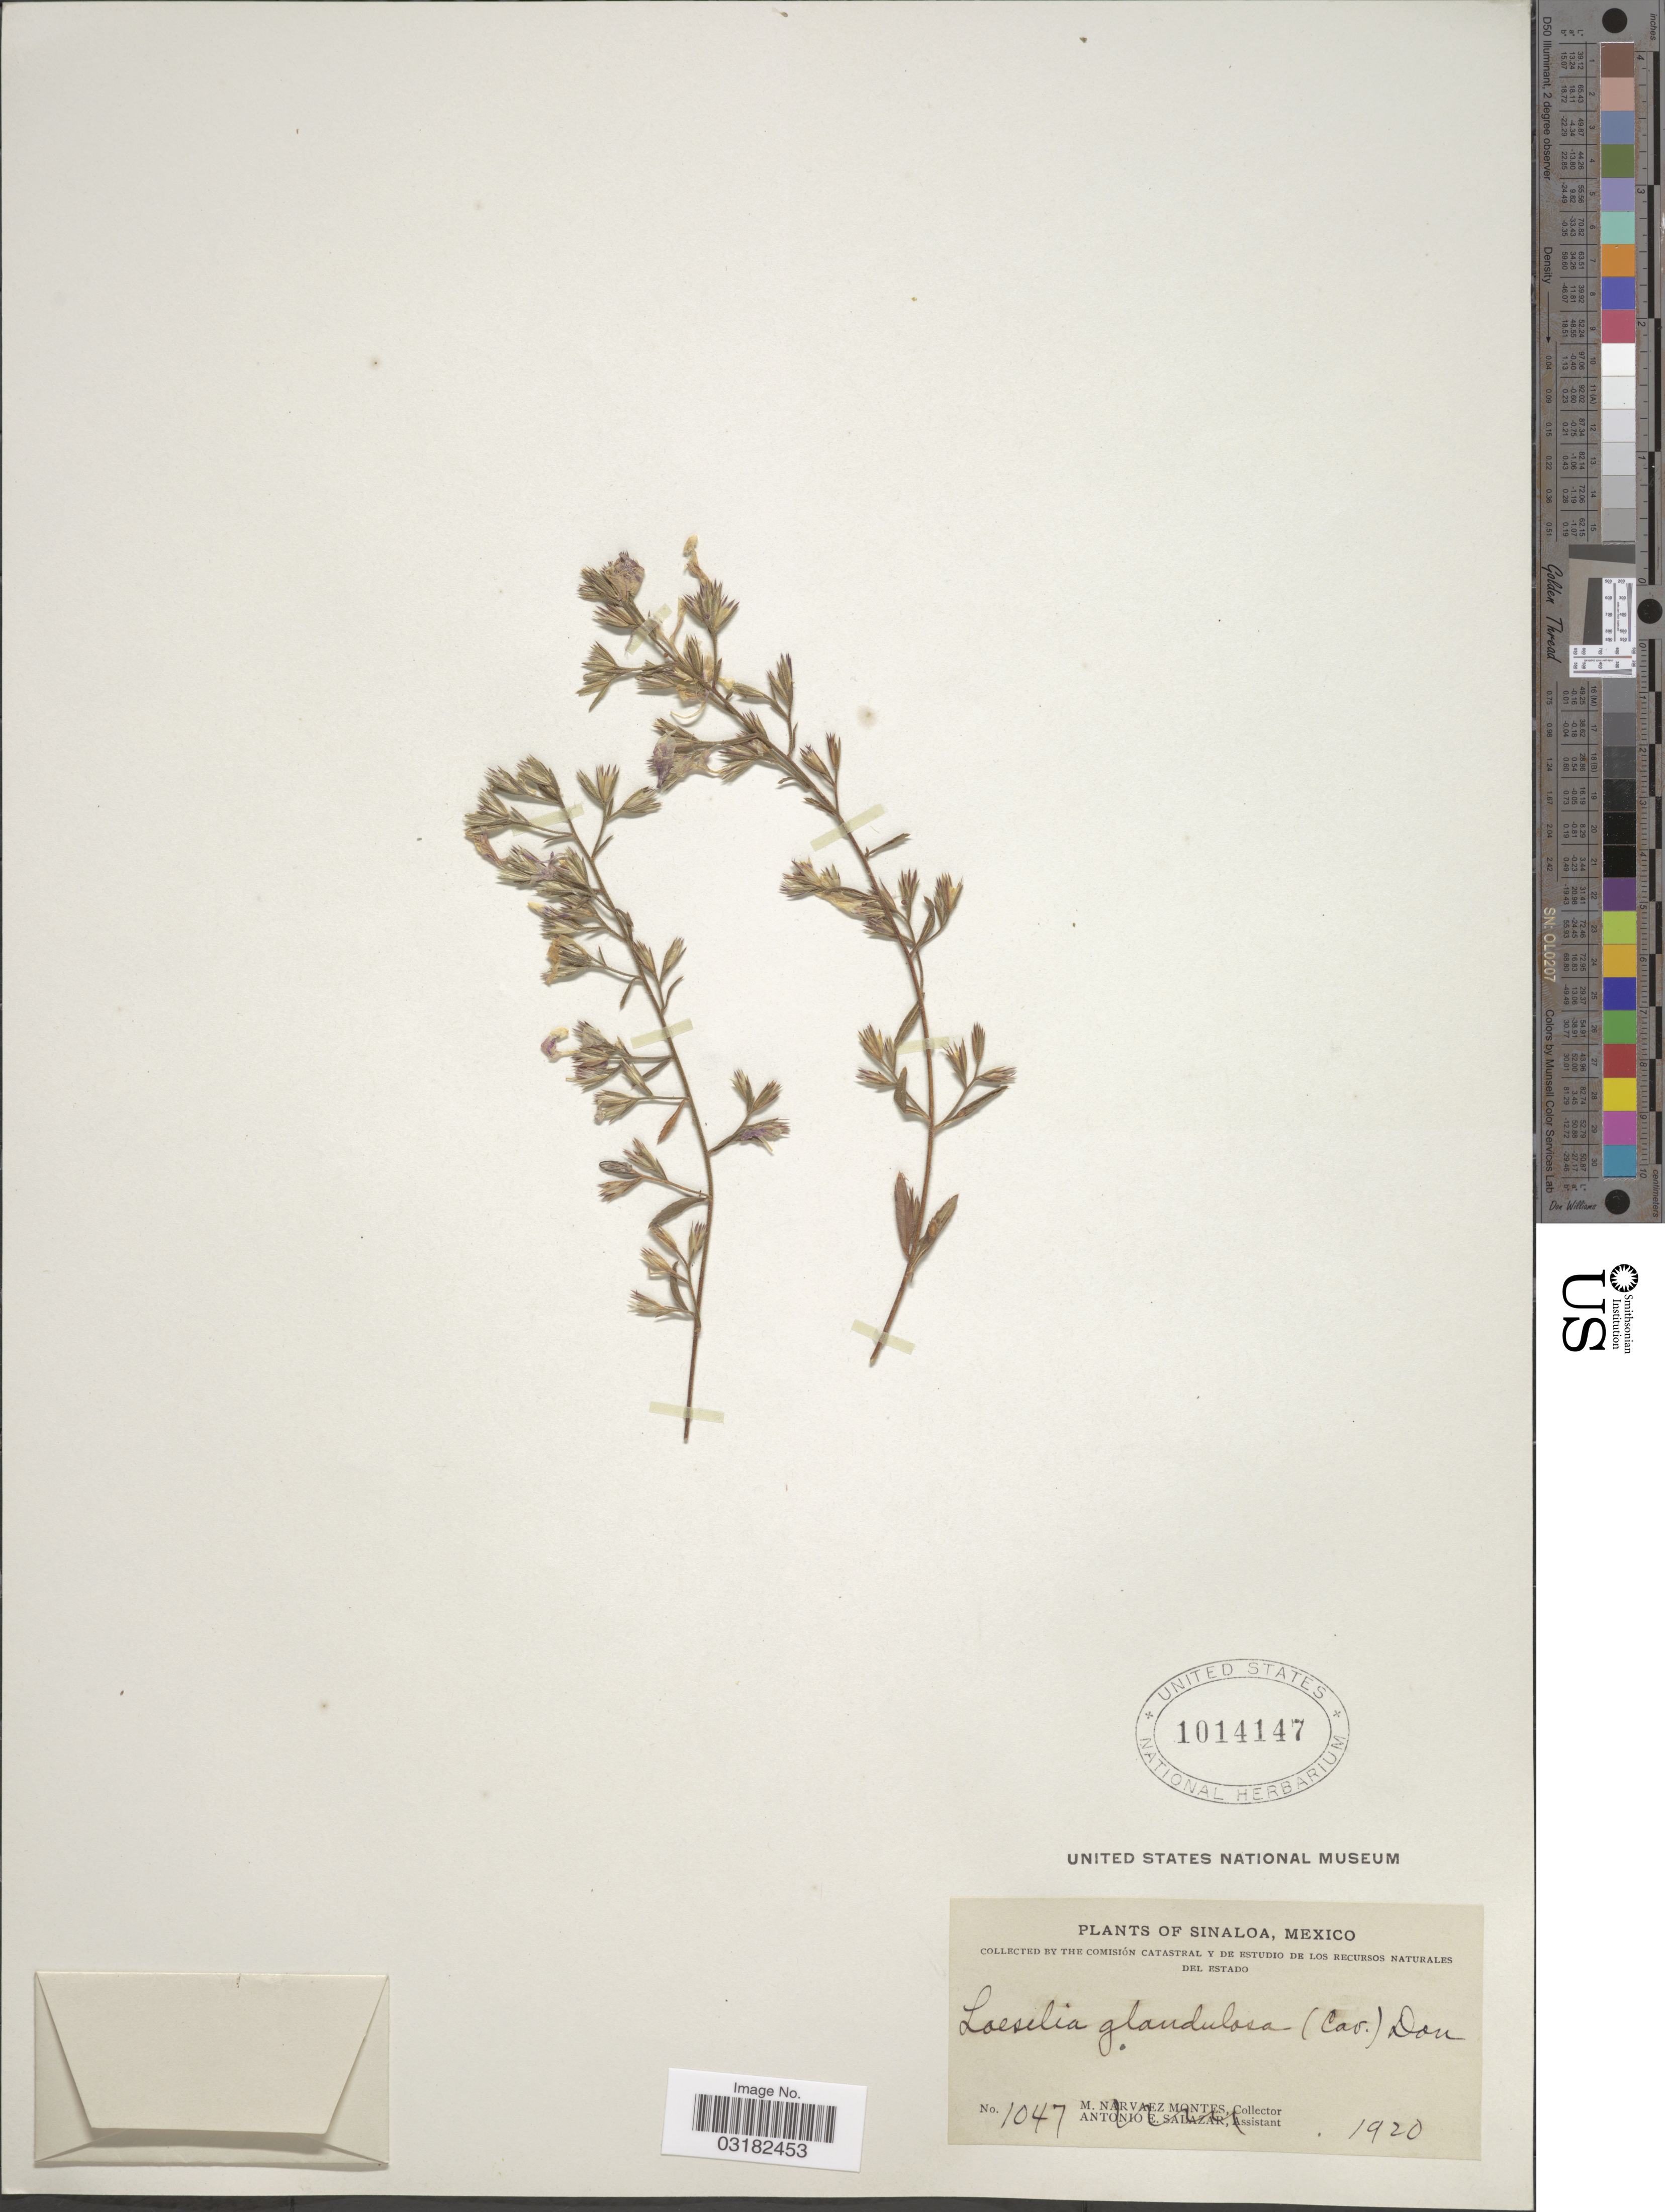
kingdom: Plantae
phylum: Tracheophyta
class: Magnoliopsida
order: Ericales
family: Polemoniaceae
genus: Loeselia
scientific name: Loeselia glandulosa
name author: (Cav.) G. Don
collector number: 1047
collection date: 1920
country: Mexico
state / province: Sinaloa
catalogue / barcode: US 1014147